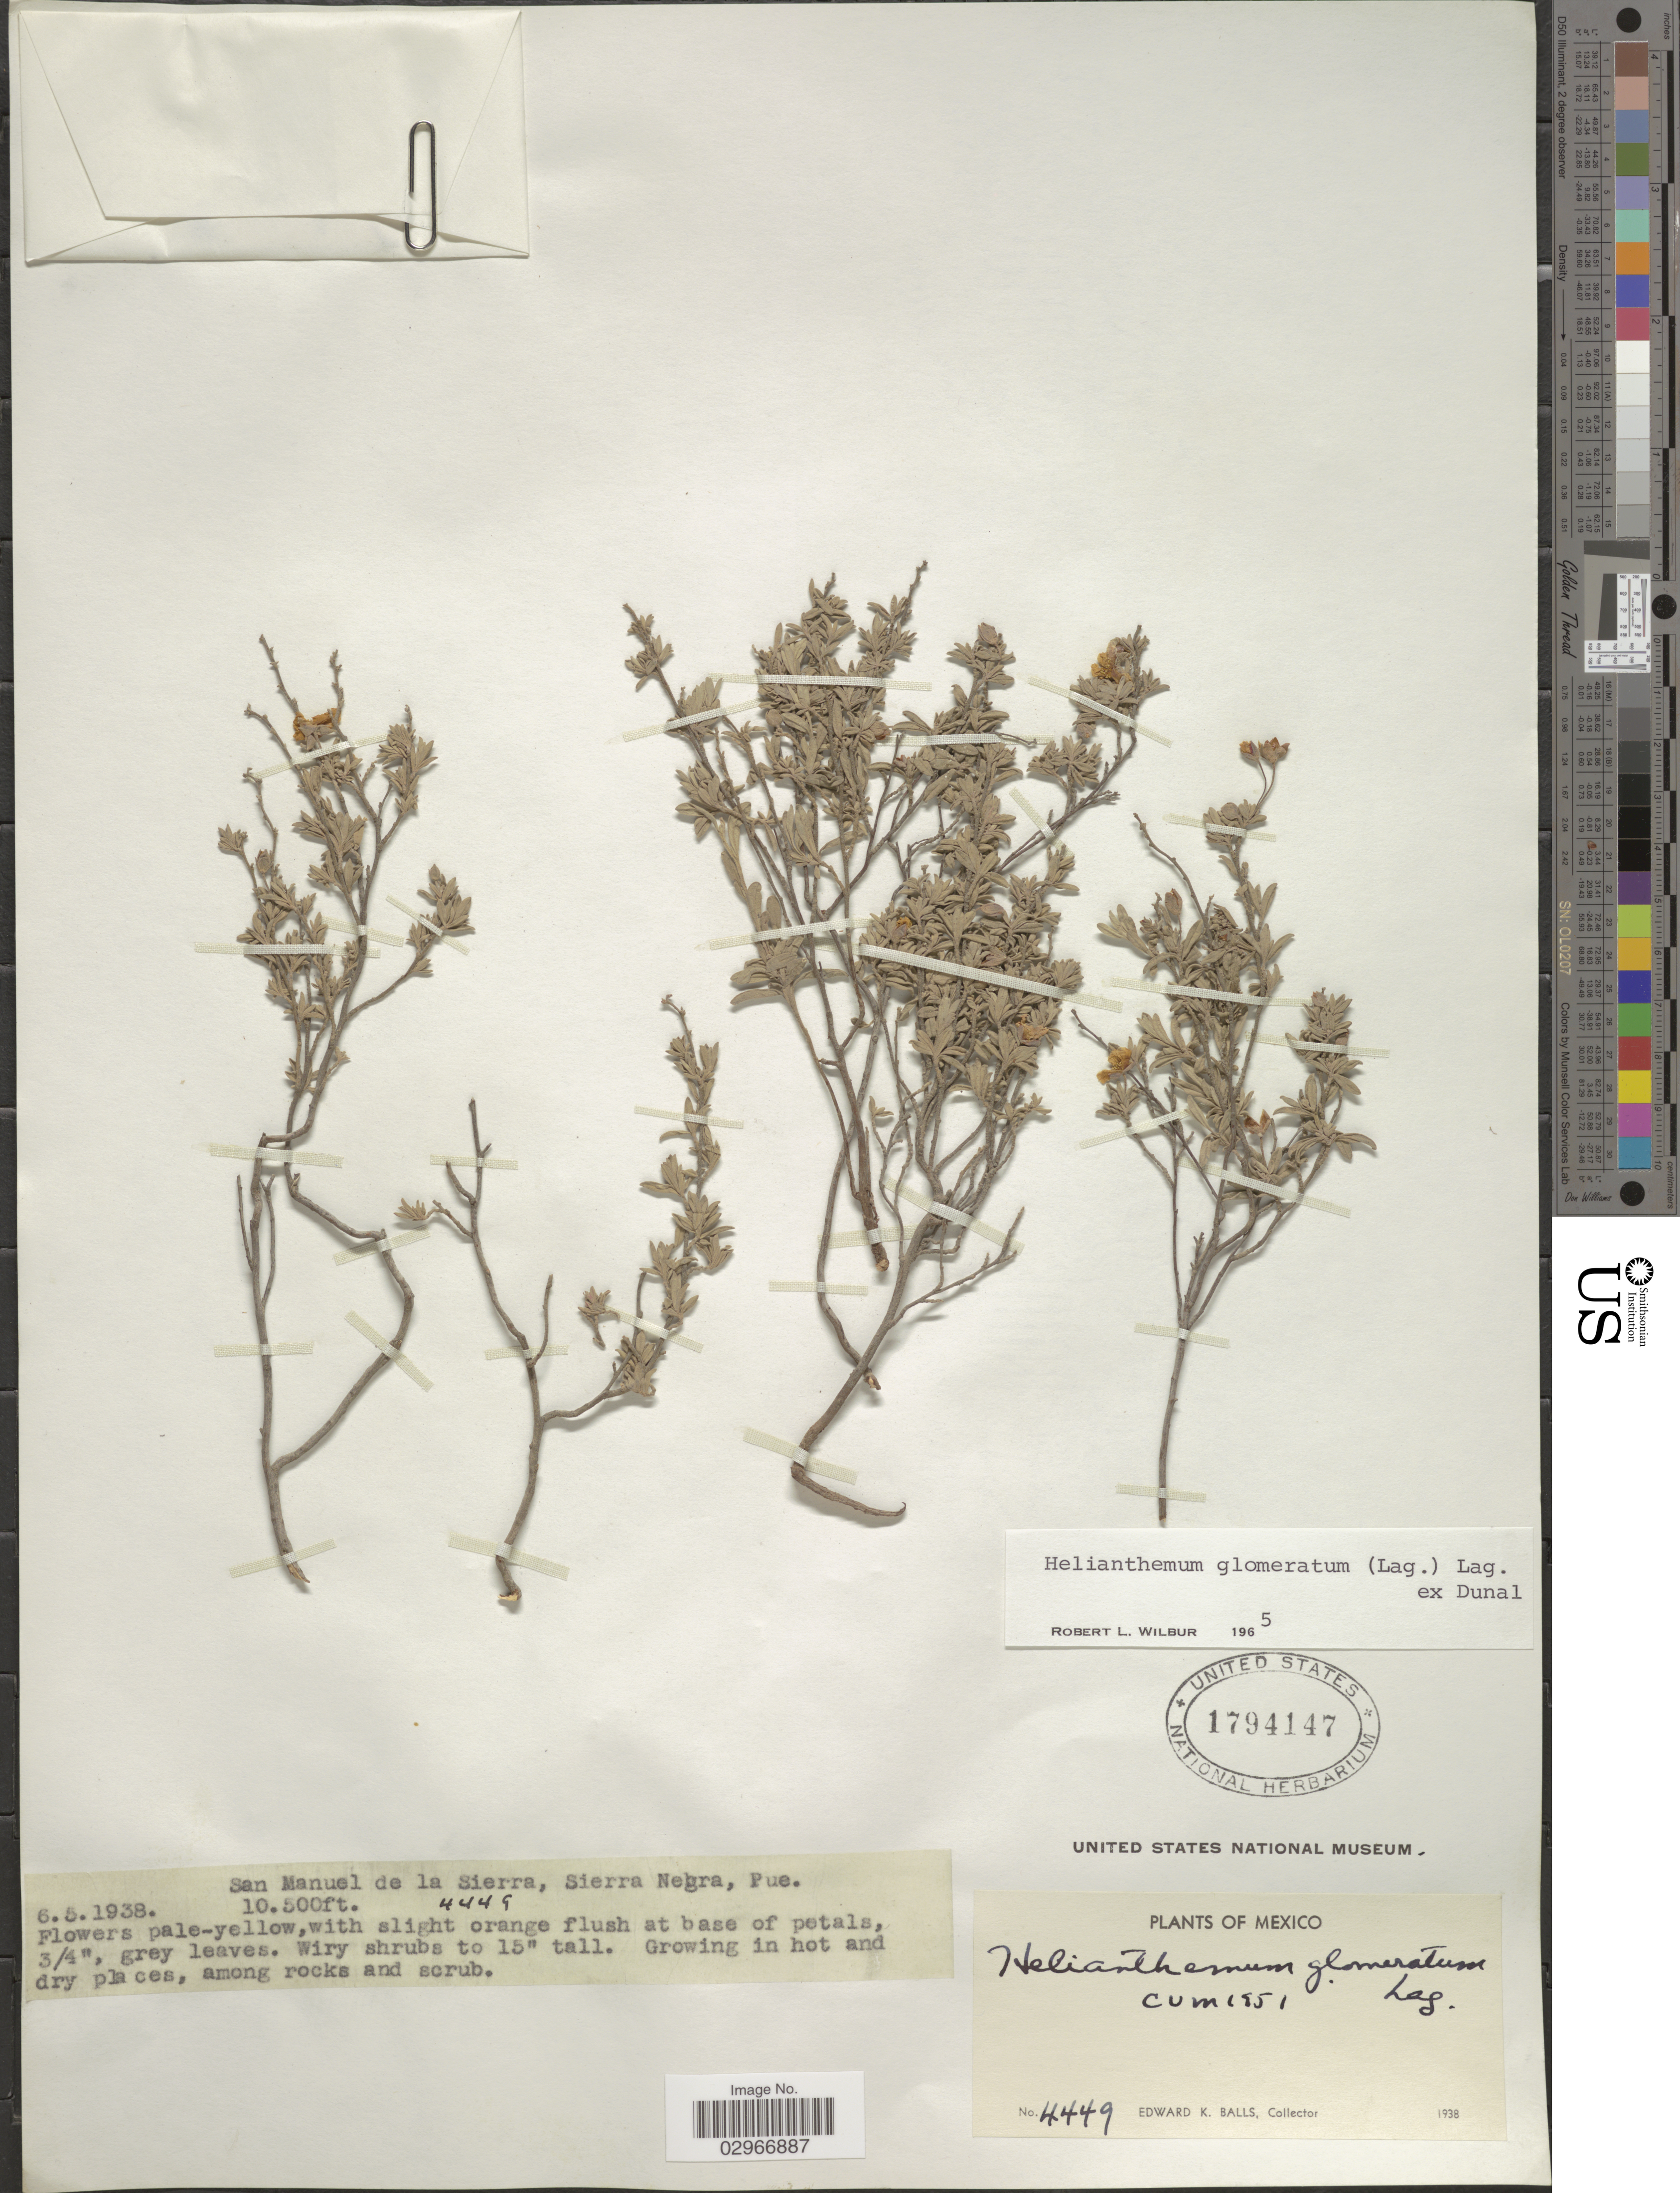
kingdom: Plantae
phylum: Tracheophyta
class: Magnoliopsida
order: Malvales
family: Cistaceae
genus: Helianthemum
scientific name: Helianthemum glomeratum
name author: (Lag.) Lag. ex Dunal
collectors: E. K. Balls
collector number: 4449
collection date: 1938-05-06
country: Mexico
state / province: Puebla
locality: San Manuel de la Sierra, Sierra Negra.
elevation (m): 3200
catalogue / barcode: US 1794147